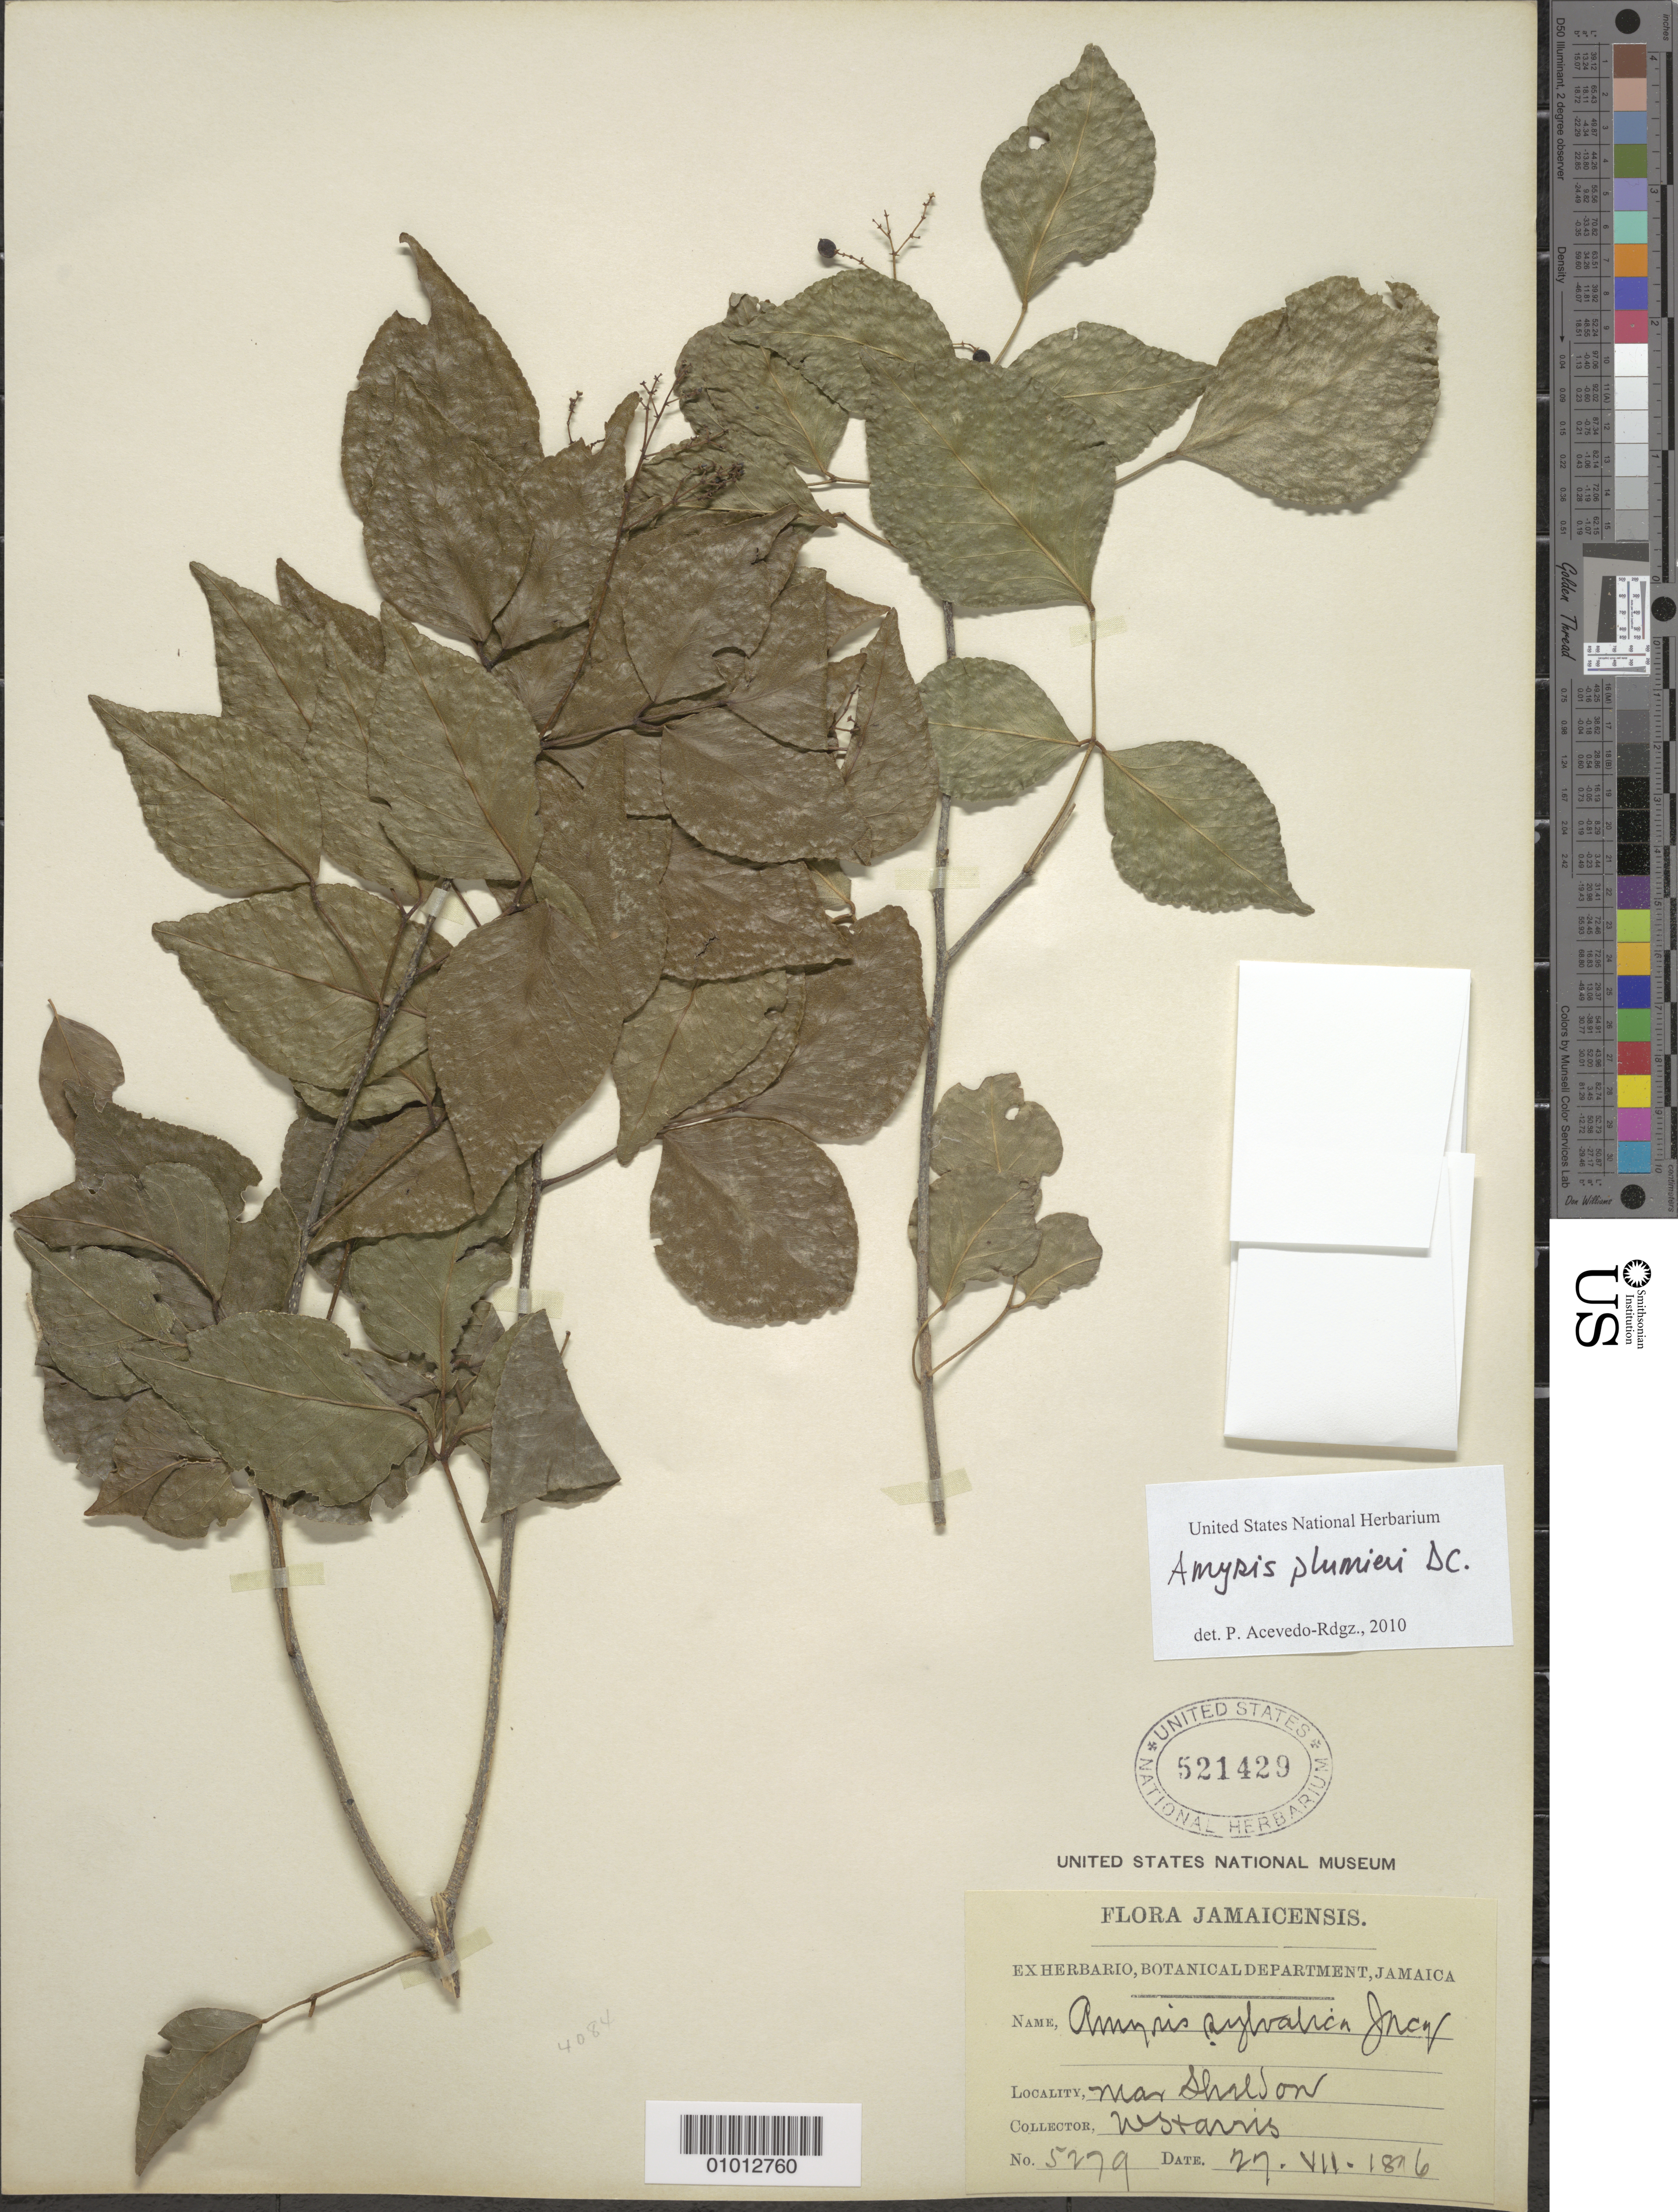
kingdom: Plantae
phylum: Tracheophyta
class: Magnoliopsida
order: Sapindales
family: Rutaceae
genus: Amyris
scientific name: Amyris plumieri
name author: DC.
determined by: Beurton, C.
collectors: W. Harris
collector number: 5279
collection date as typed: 27 Jul 1896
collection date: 1896-07-27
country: Jamaica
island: Jamaica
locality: Mar Shaldon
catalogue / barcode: US 521429